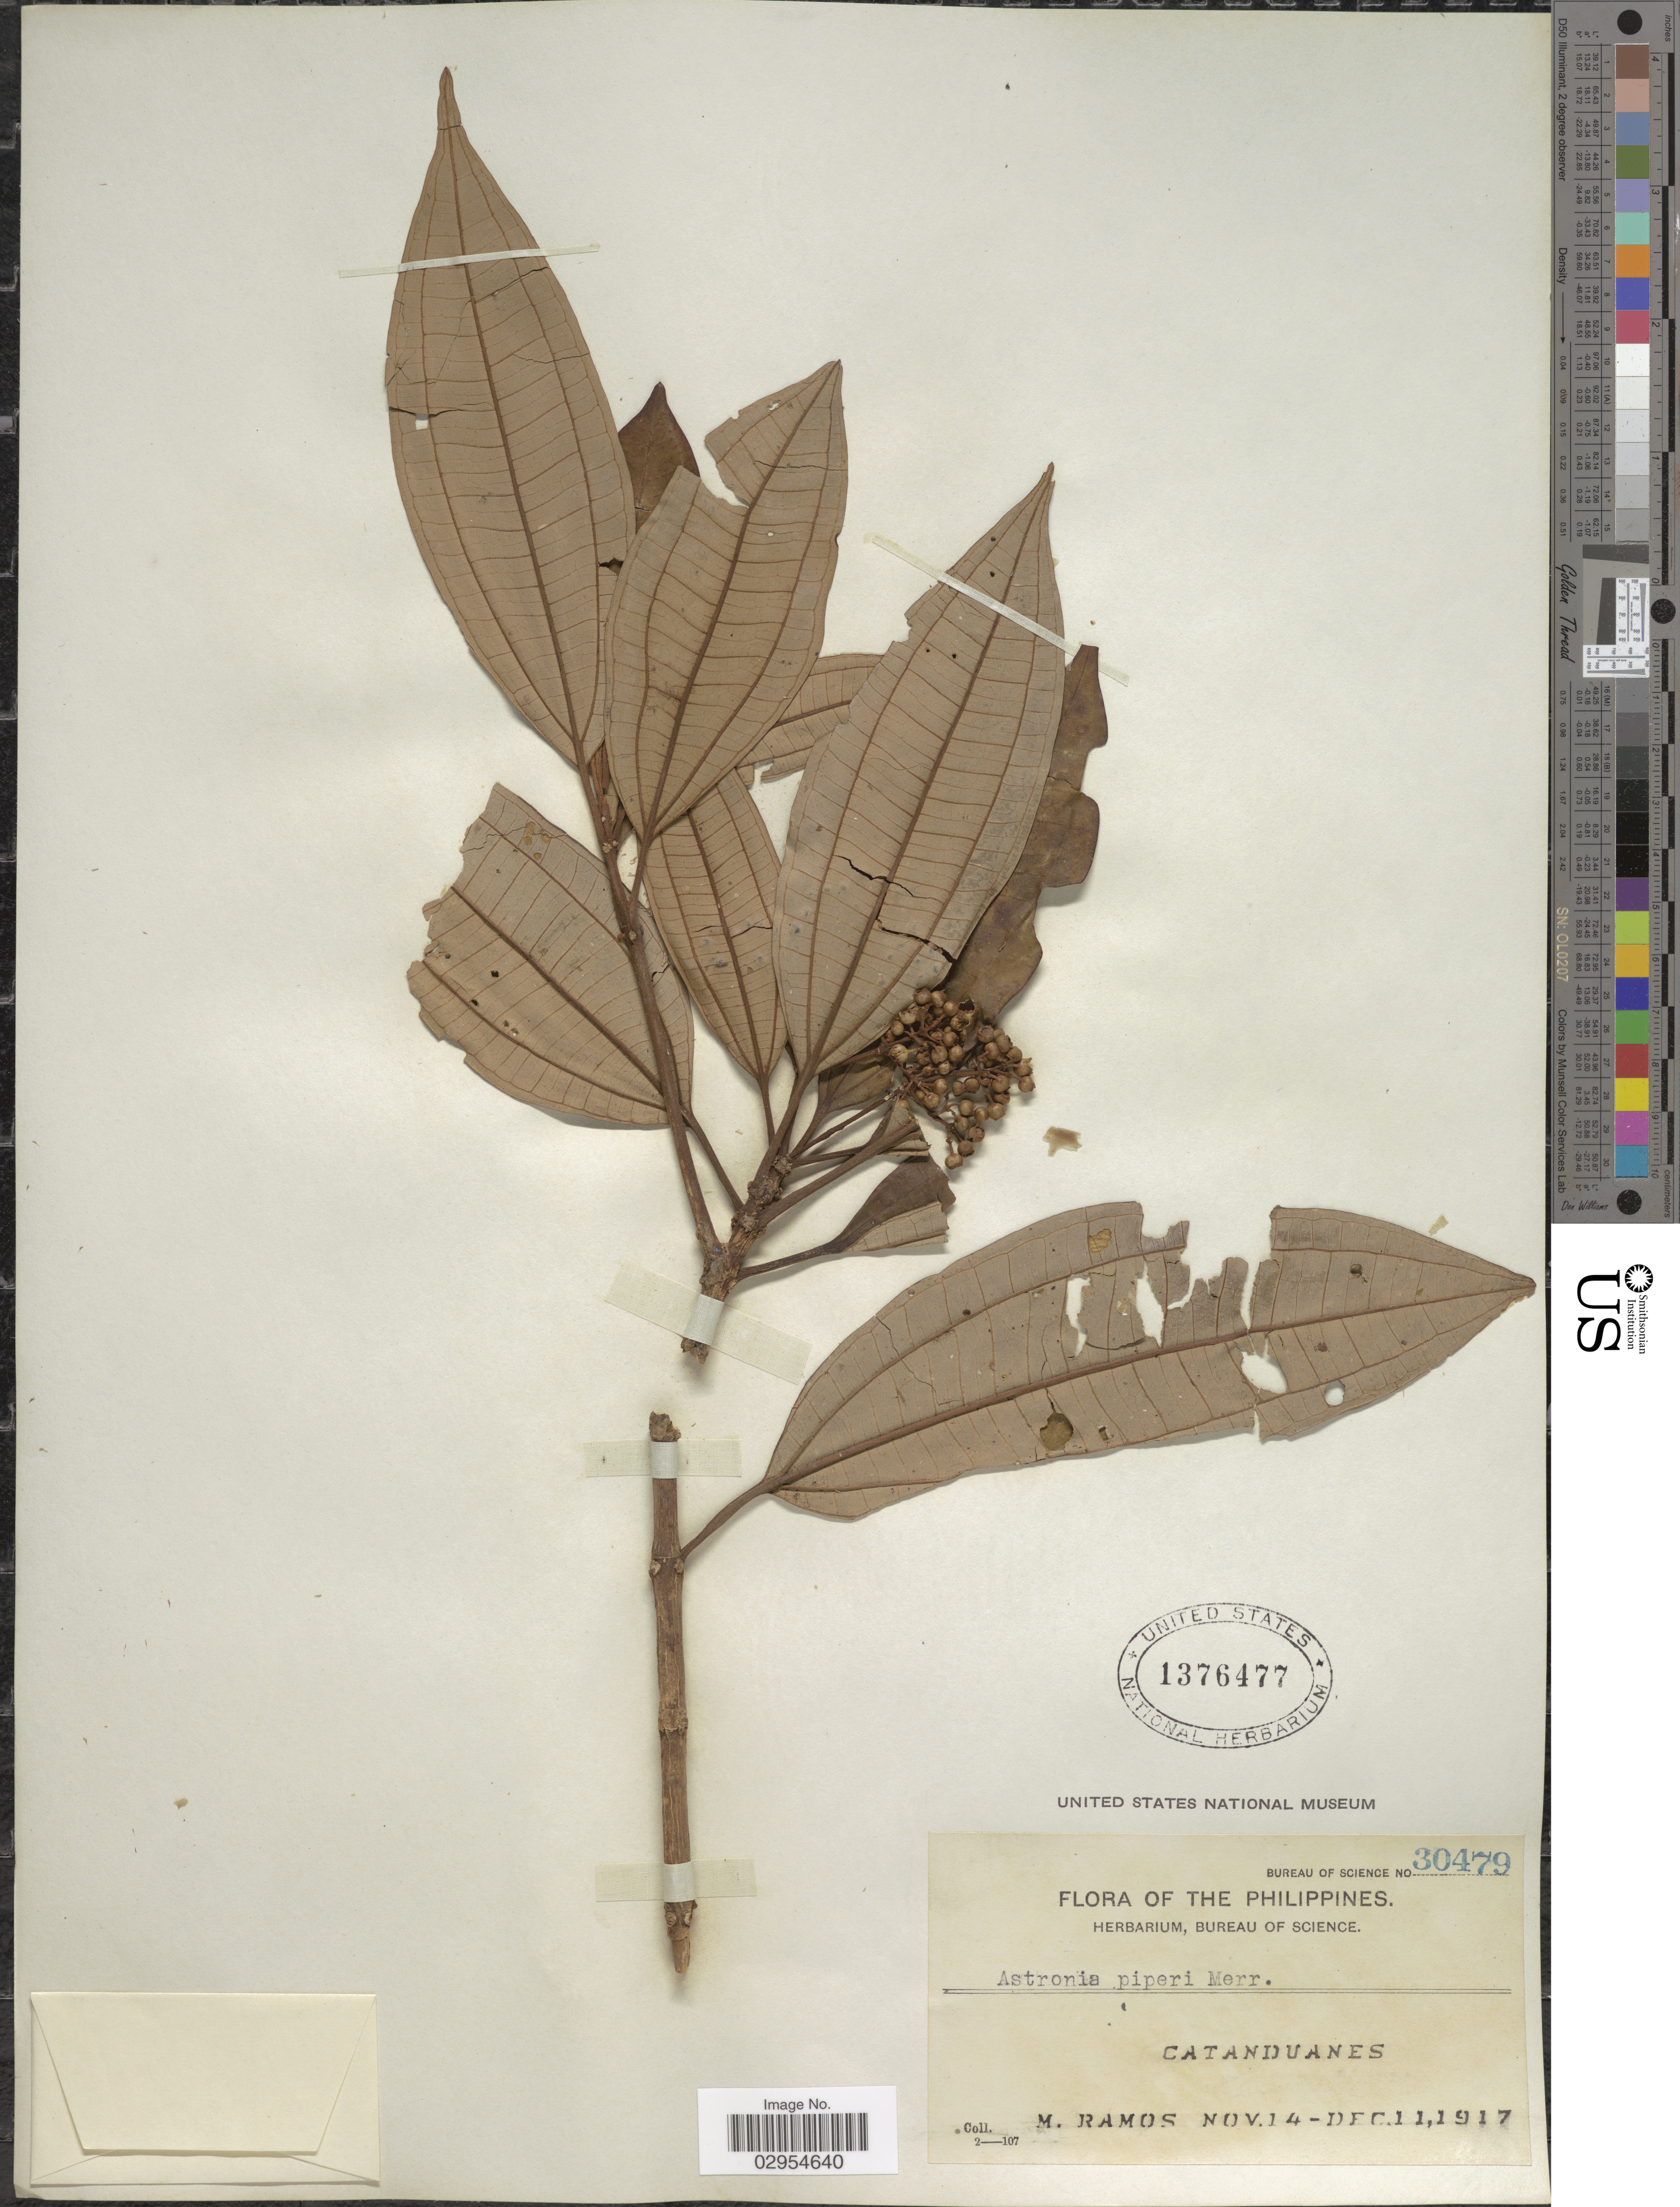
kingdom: Plantae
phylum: Tracheophyta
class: Magnoliopsida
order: Myrtales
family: Melastomataceae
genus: Astronia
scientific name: Astronia piperi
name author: Merr.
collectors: M. Ramos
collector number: Bureau of Science 30479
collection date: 1917-11-14/1917-12-11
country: Philippines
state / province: Bicol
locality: Catanduanes.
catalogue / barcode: US 1376477